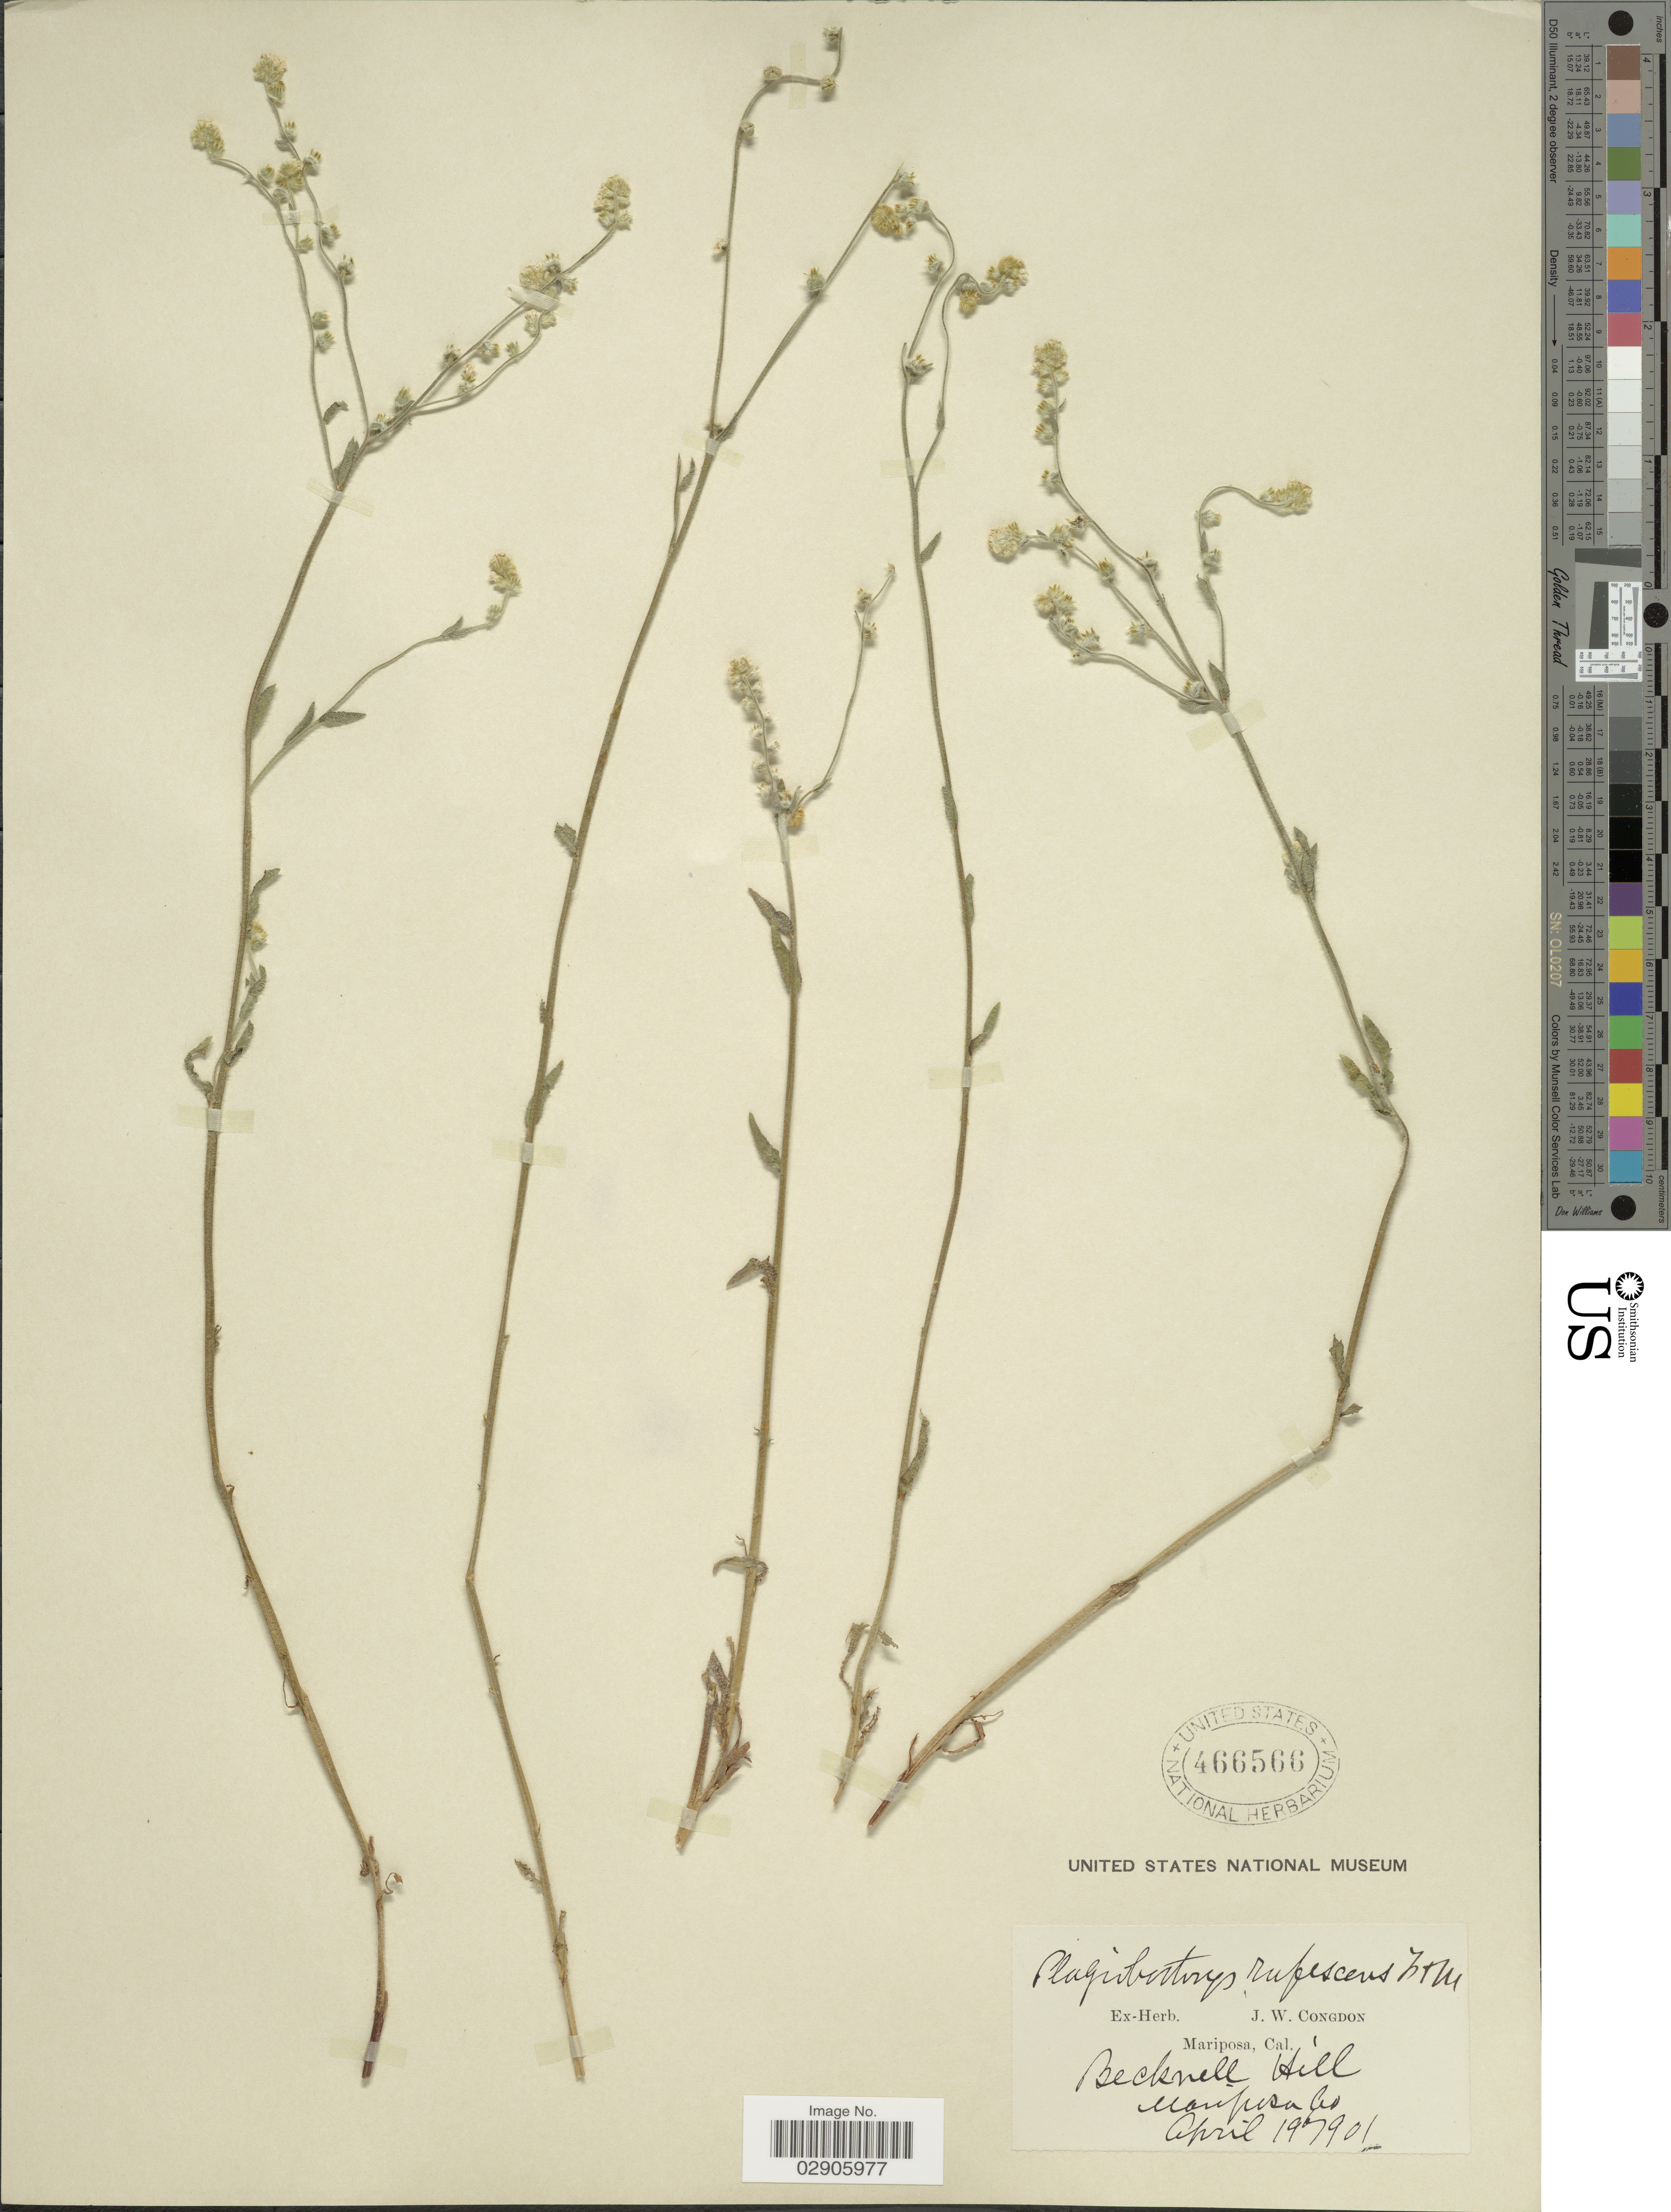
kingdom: Plantae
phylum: Tracheophyta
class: Magnoliopsida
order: Boraginales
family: Boraginaceae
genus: Plagiobothrys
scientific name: Plagiobothrys rufescens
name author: Fisch. & C.A. Mey.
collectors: J. W. Congdon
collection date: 1979-04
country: United States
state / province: California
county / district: Mariposa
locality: Becknell Hill, Mariposa Co.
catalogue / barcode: US 466566